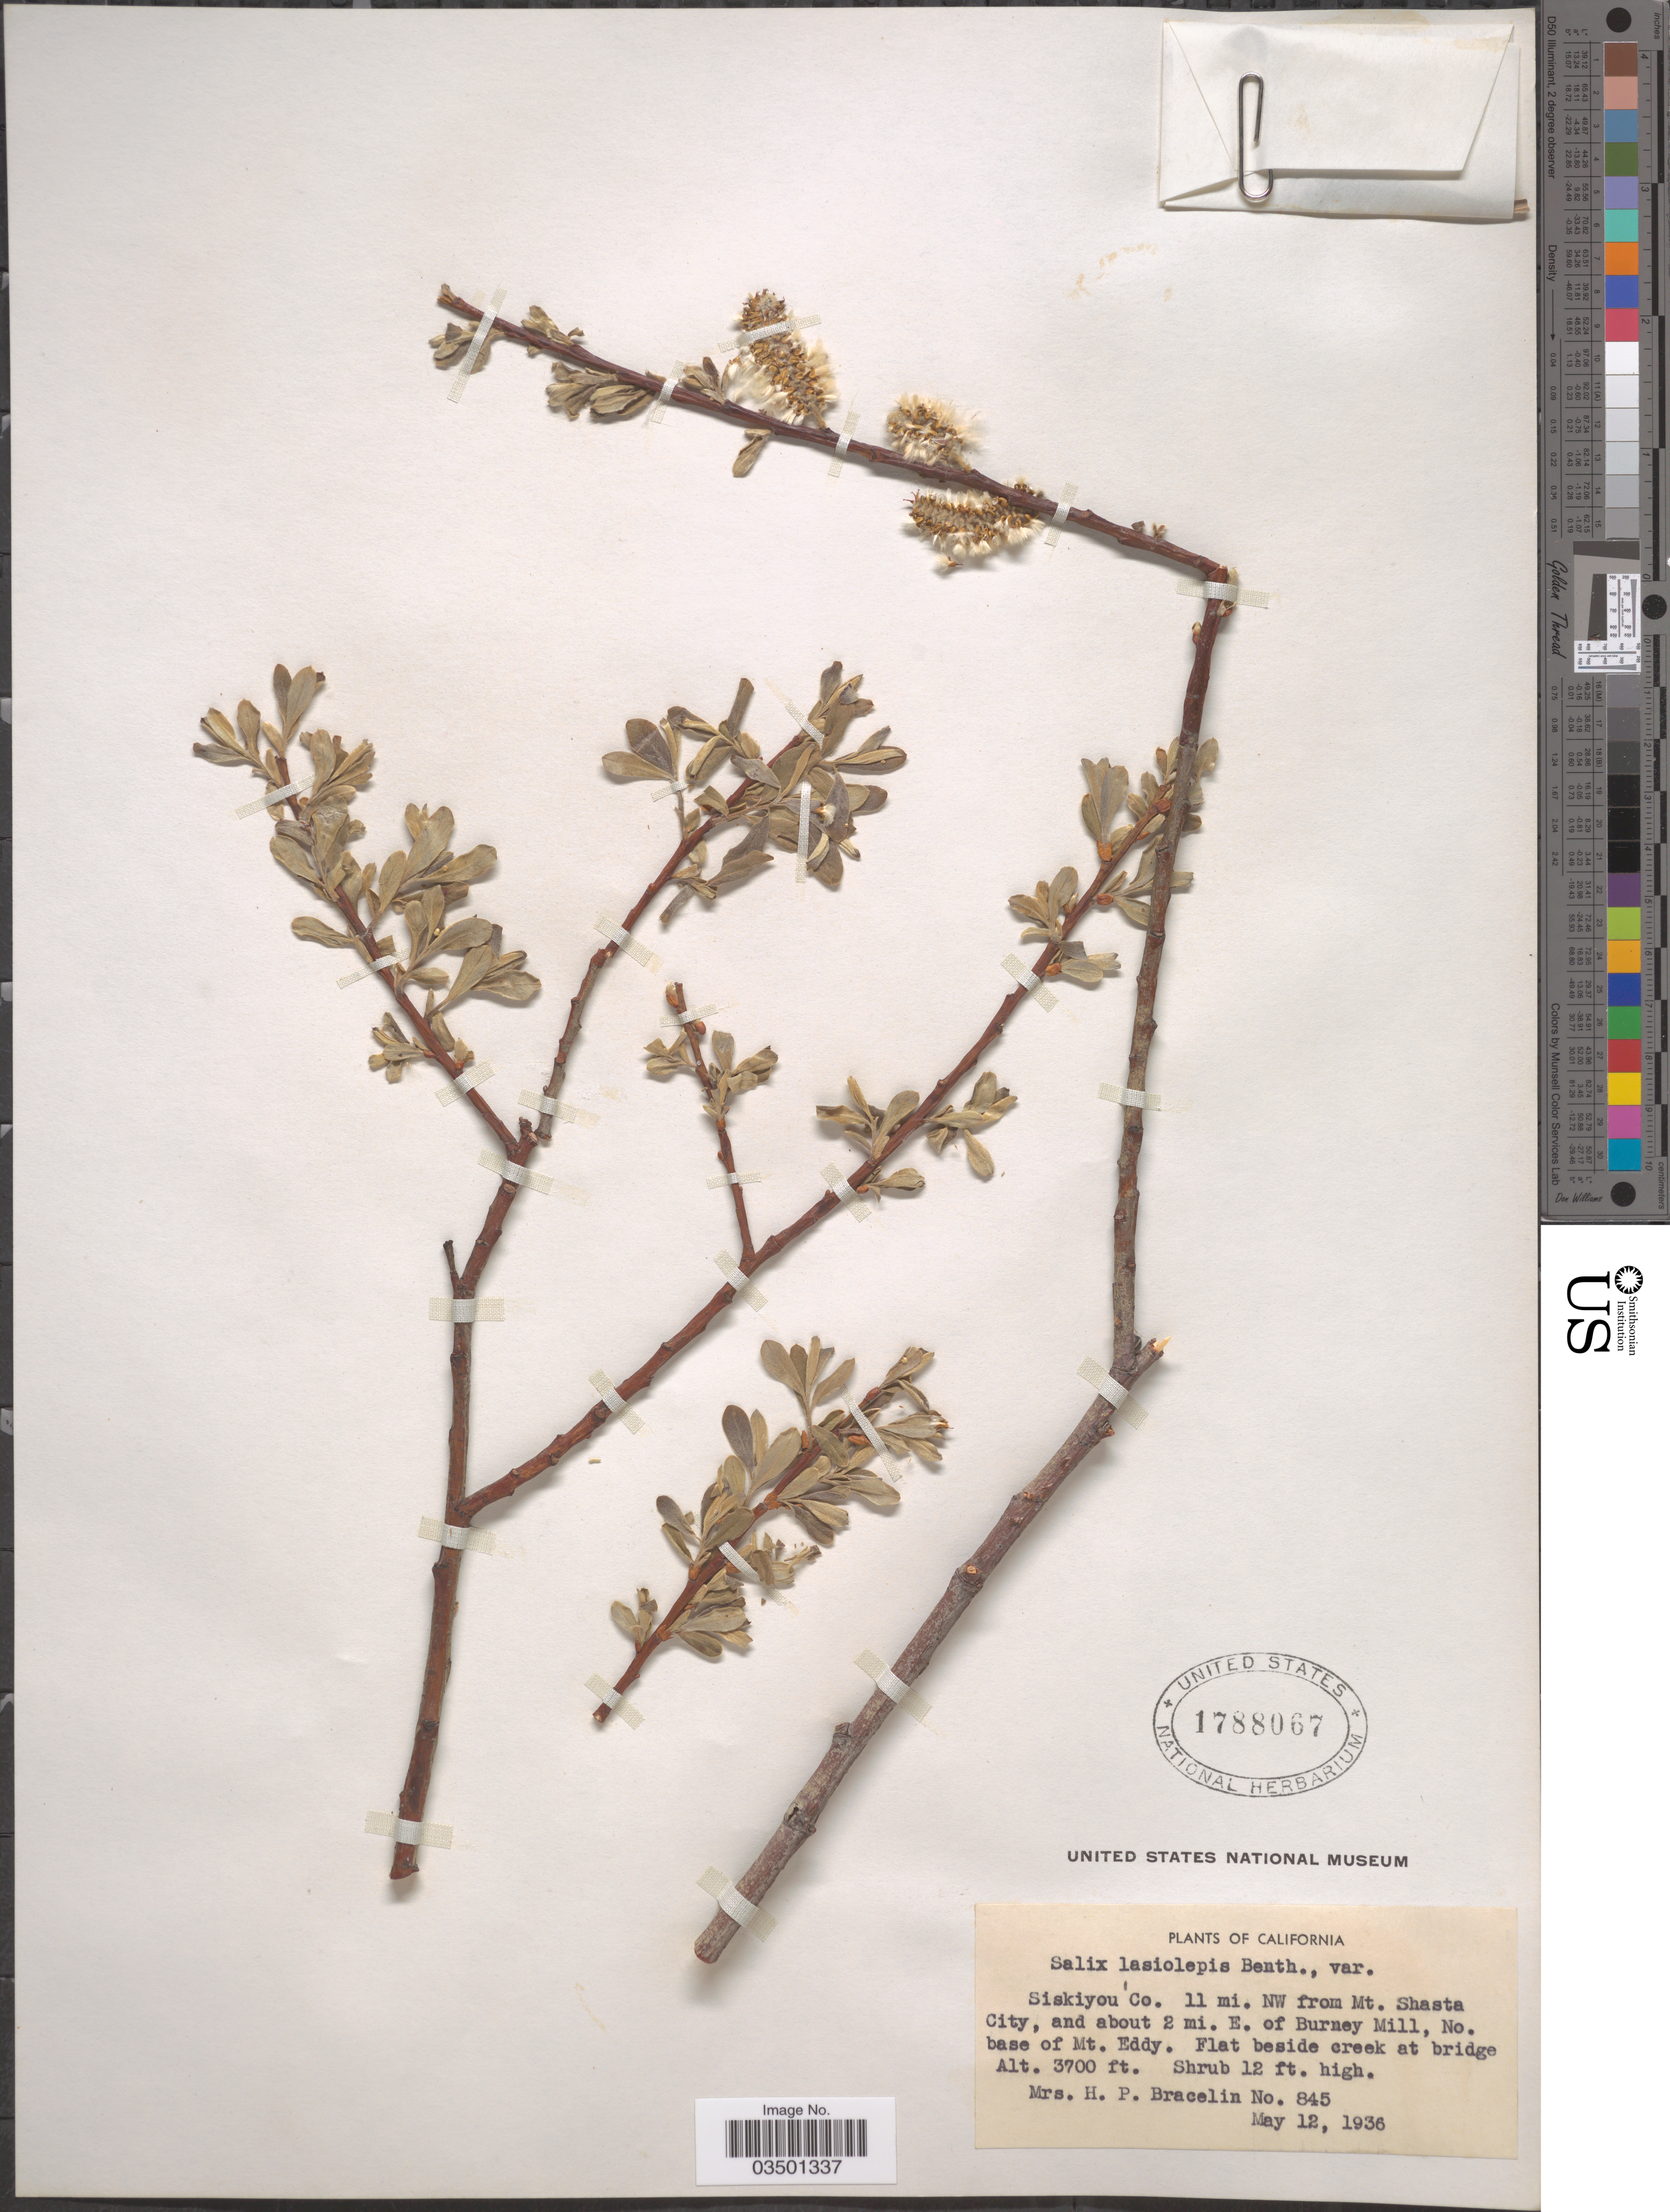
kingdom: Plantae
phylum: Tracheophyta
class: Magnoliopsida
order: Malpighiales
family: Salicaceae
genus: Salix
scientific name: Salix lasiolepis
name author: Benth.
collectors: H. Bracelin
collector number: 845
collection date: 1936-05-12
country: United States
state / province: California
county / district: Siskiyou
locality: Siskiyou Co. 11 mi. NW from Mt. Shasta City, and about 2 mi. E. of Burney Mill, No. base of Mt. Eddy.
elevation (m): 1128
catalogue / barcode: US 1788067